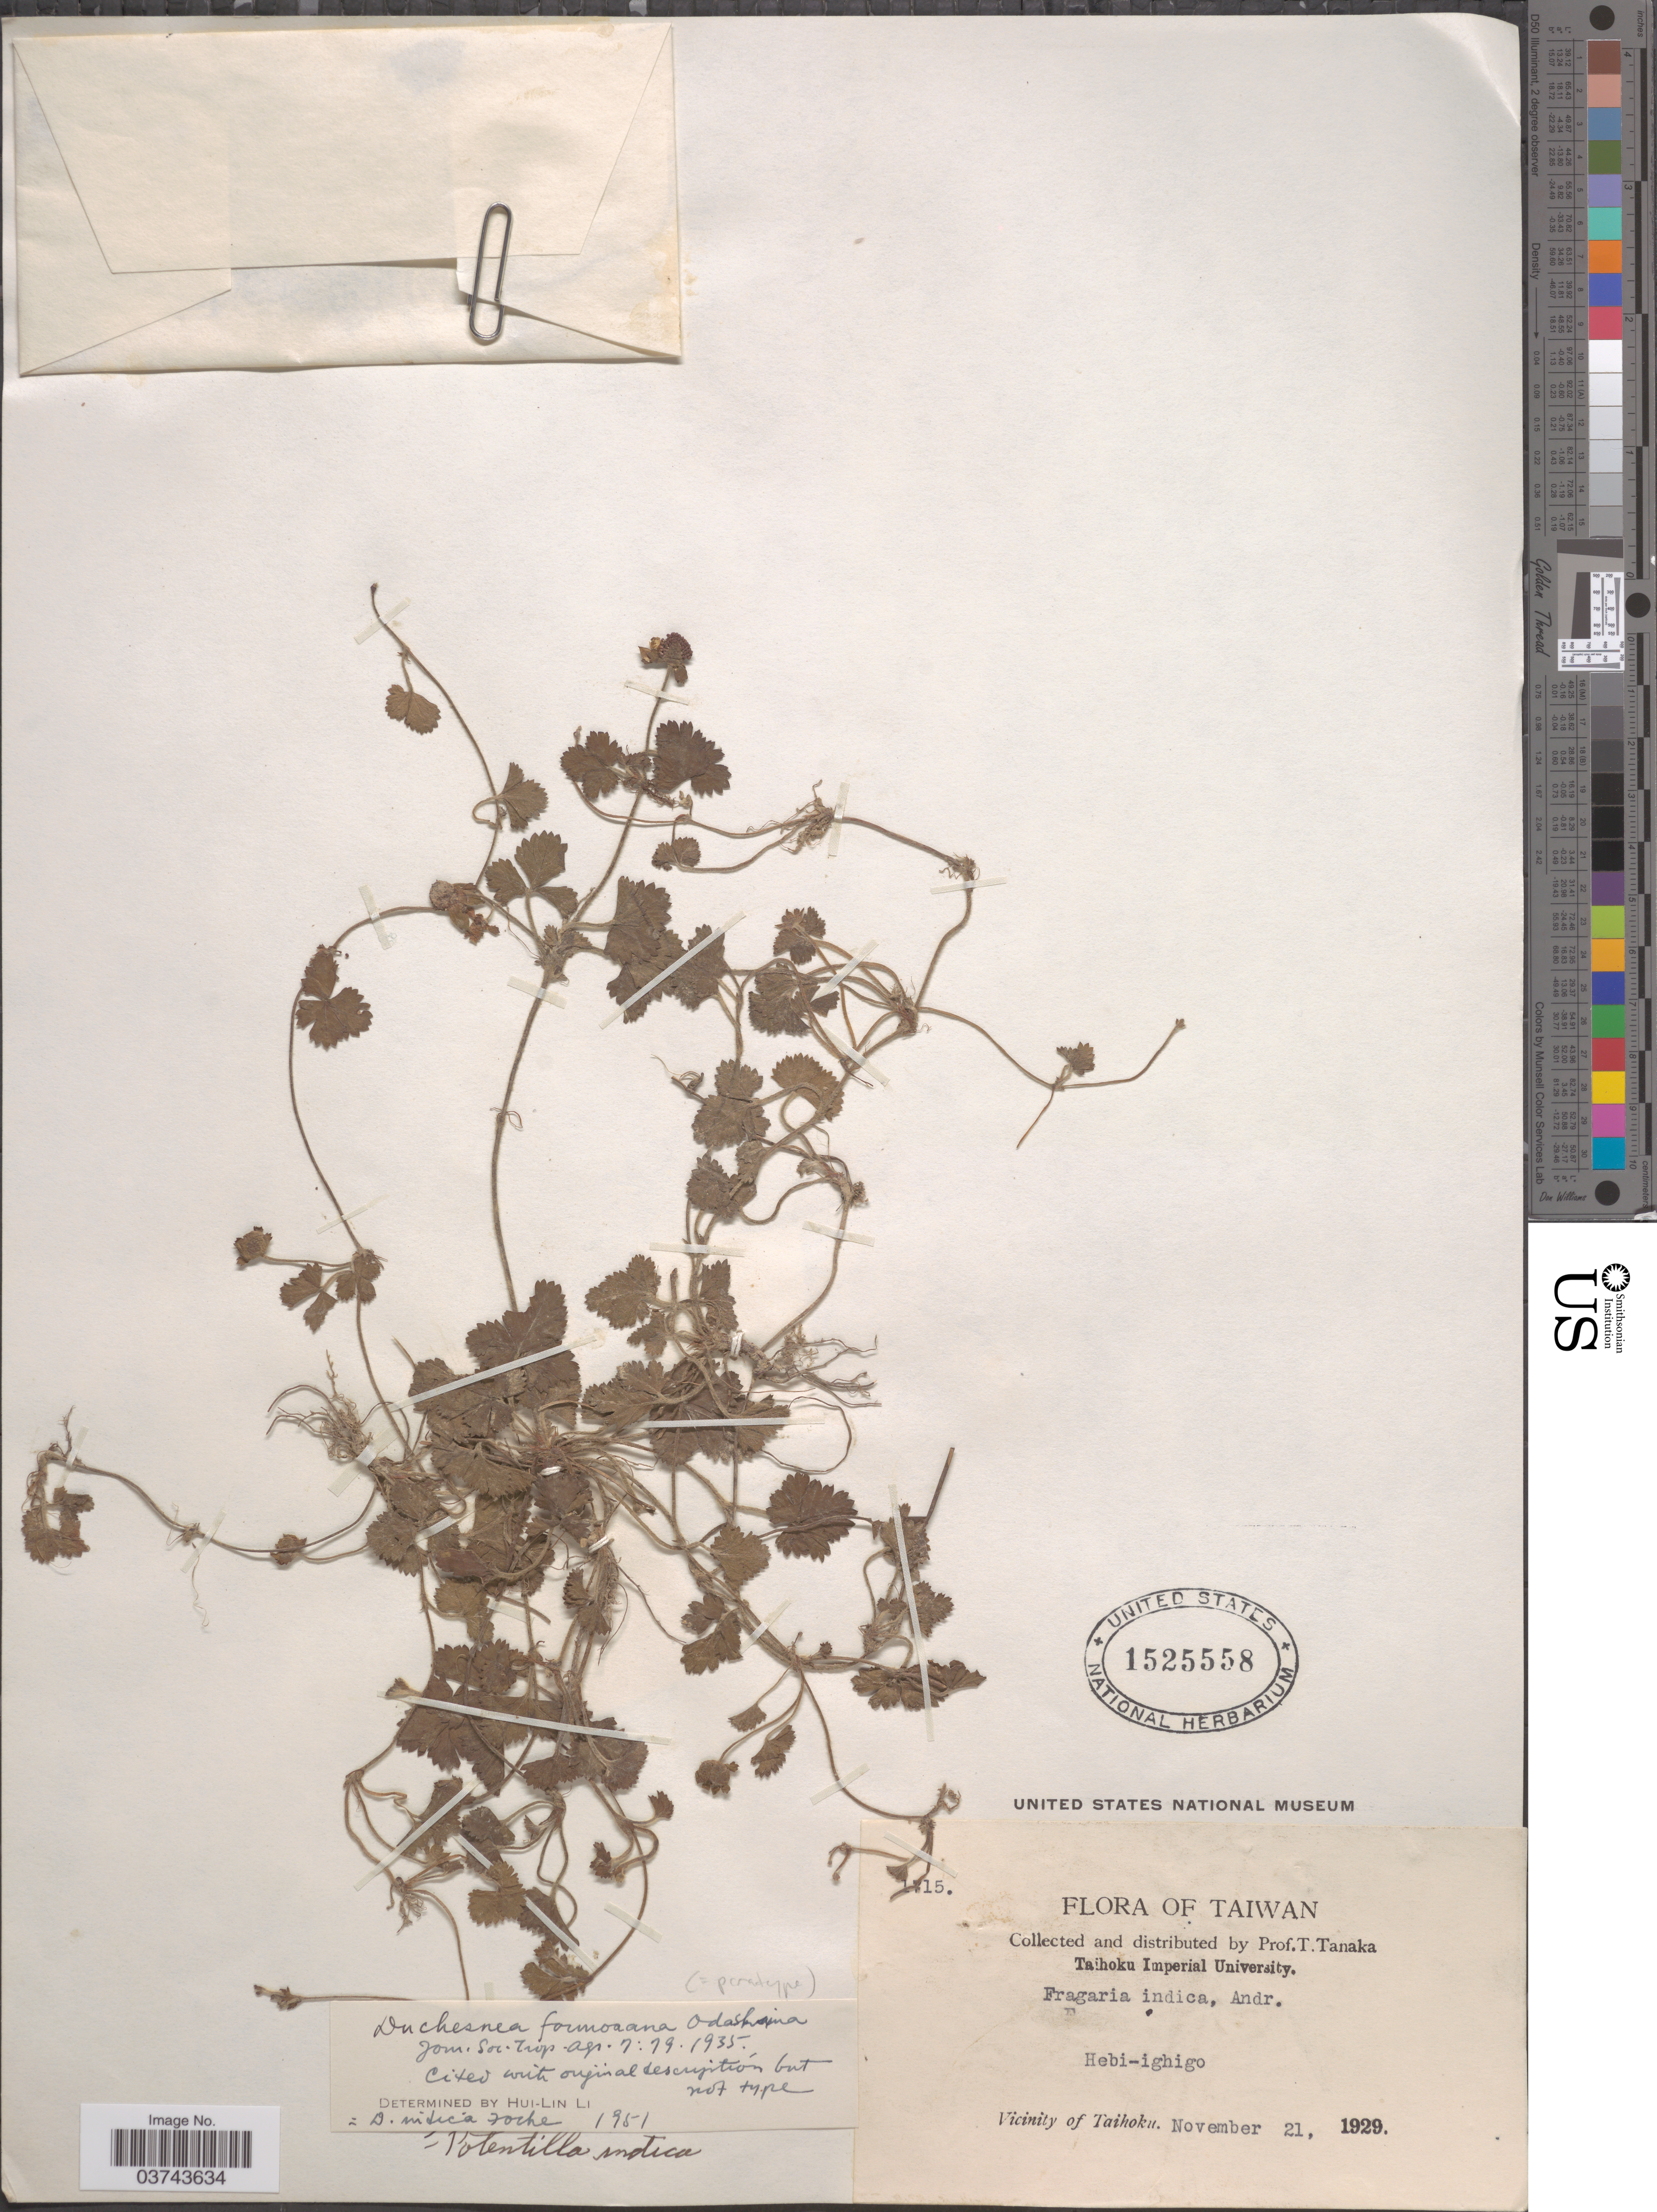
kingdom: Plantae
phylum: Tracheophyta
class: Magnoliopsida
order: Rosales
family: Rosaceae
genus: Potentilla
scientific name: Potentilla indica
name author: (Andrews) Th. Wolf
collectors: T. Tanaka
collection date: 1929-11-21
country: Taiwan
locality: Hebi-ighigo. Vicinity of Taihoku.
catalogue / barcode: US 1525558